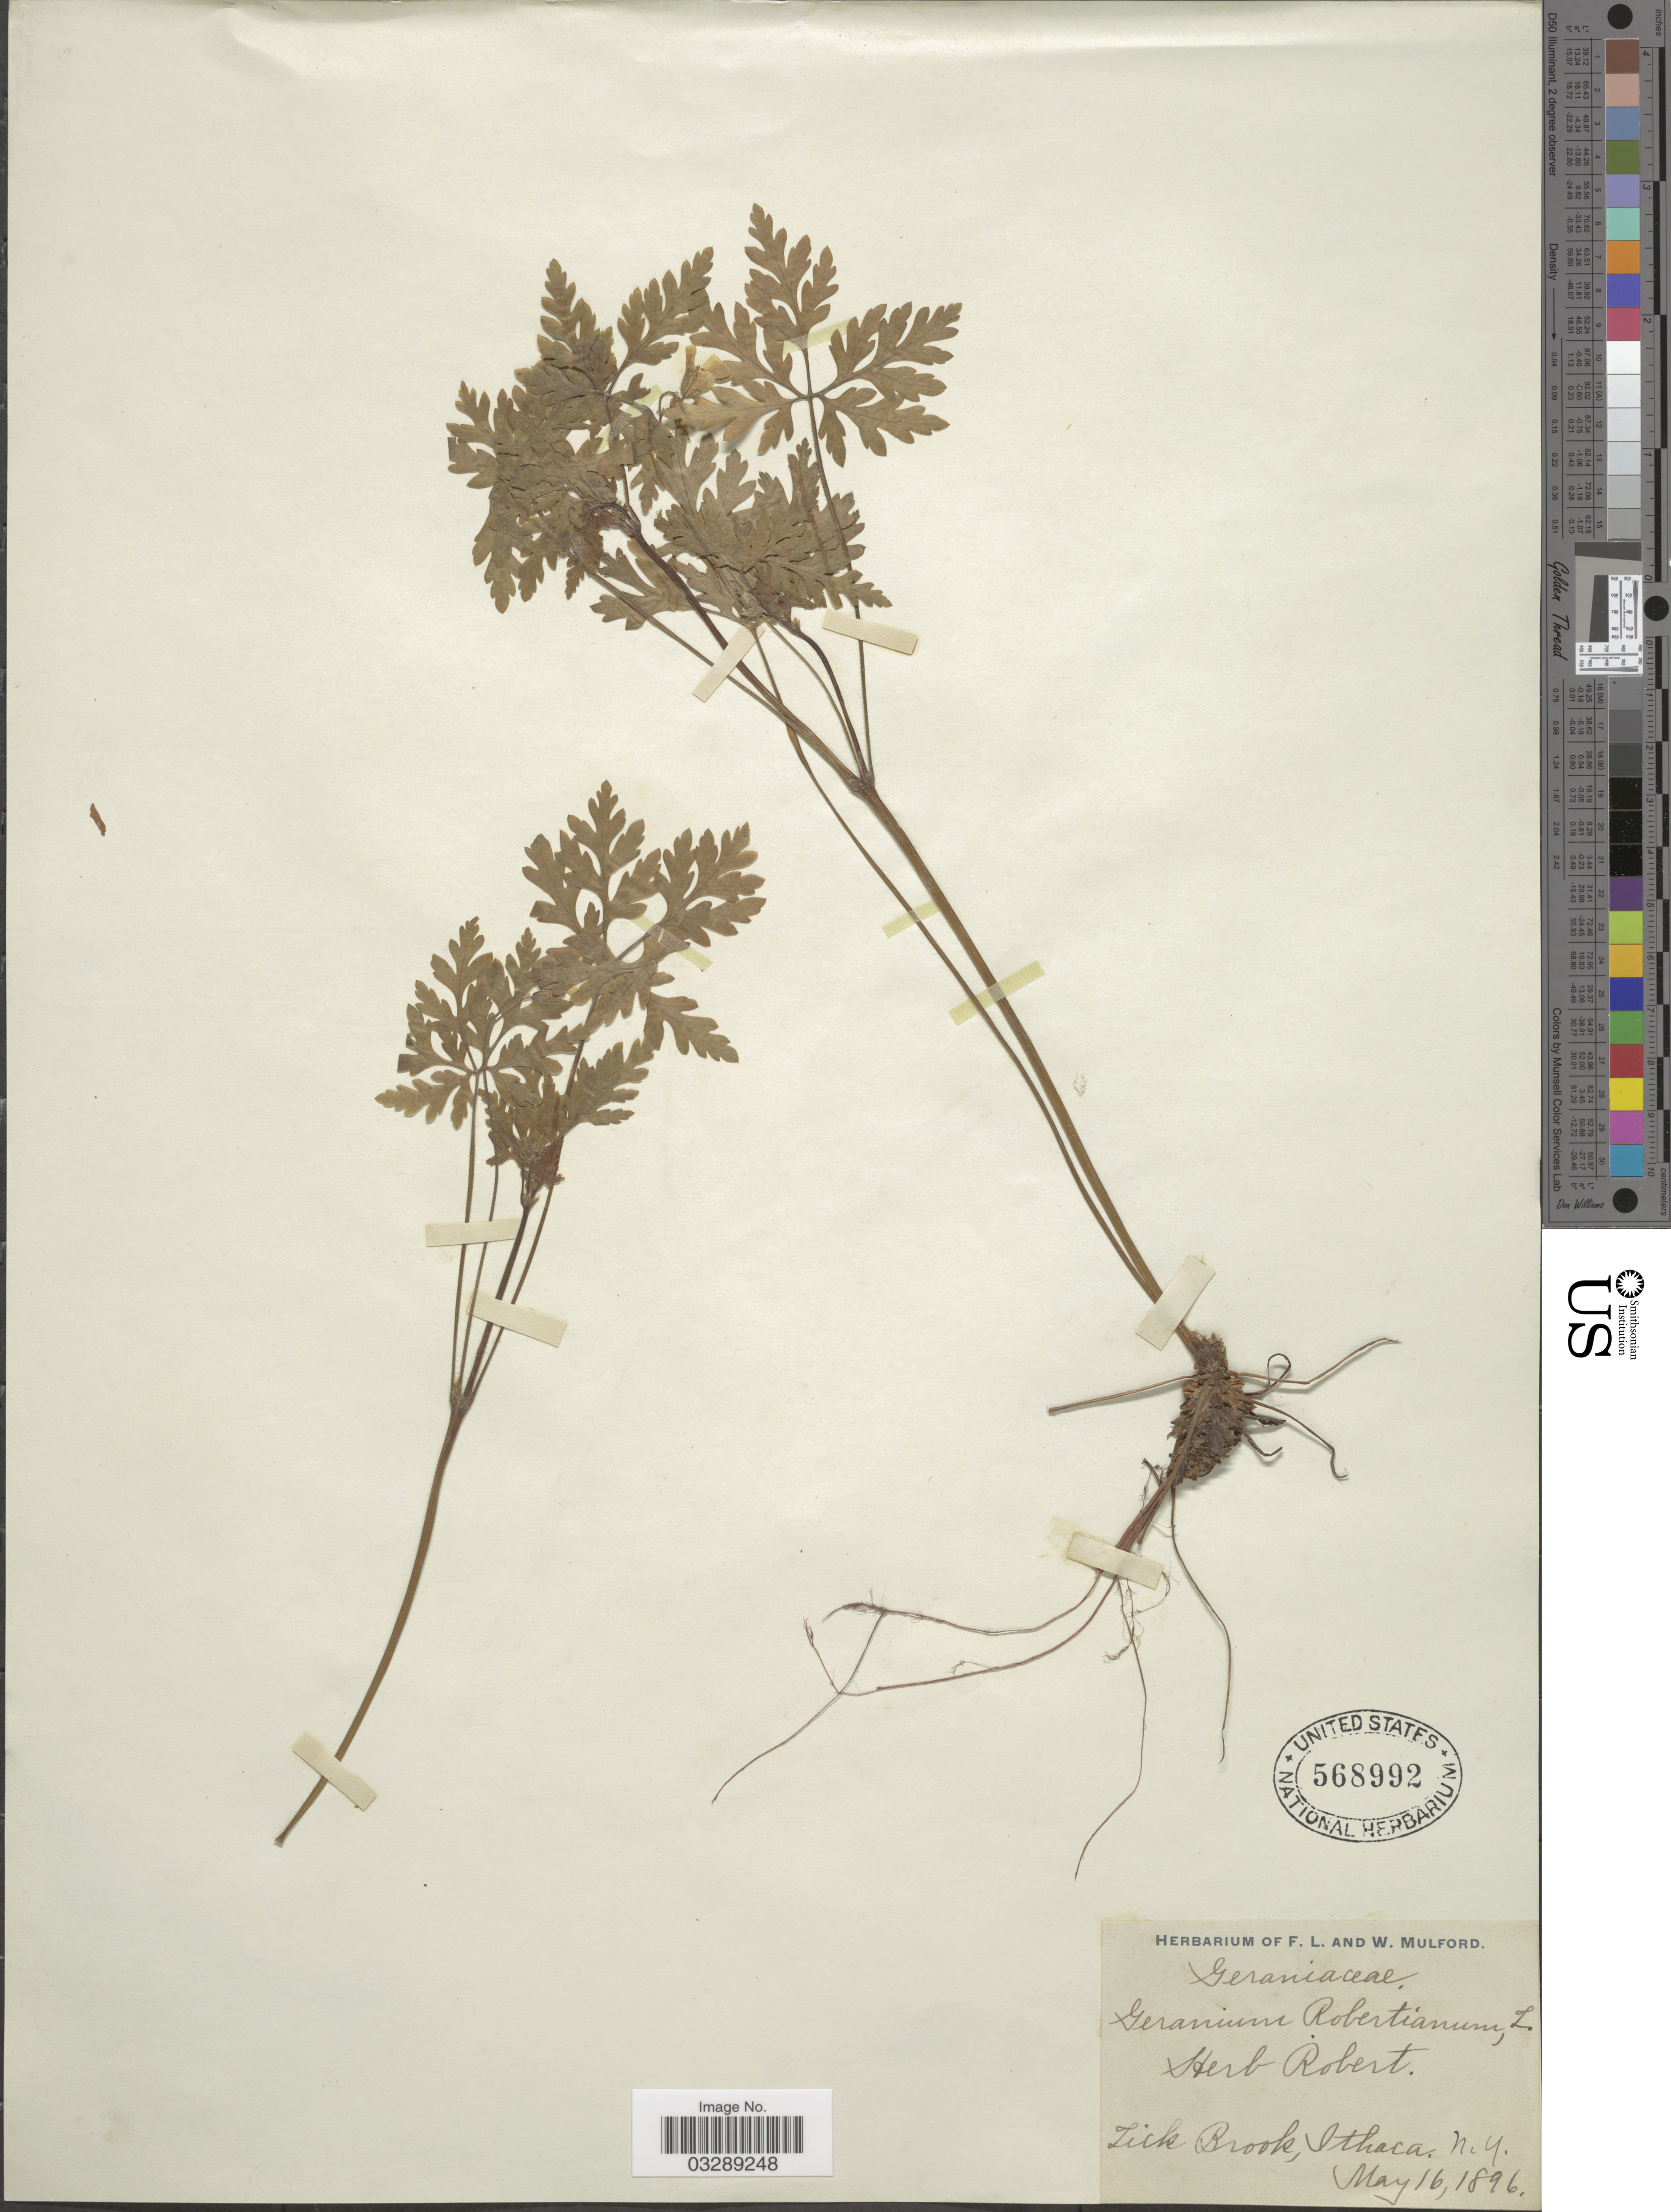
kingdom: Plantae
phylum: Tracheophyta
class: Magnoliopsida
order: Geraniales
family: Geraniaceae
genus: Geranium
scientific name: Geranium robertianum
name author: L.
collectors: ex herb. F. L. and W. Mulford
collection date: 1896-05-16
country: United States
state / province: New York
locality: Lick Brook, Ithaca.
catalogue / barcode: US 568992